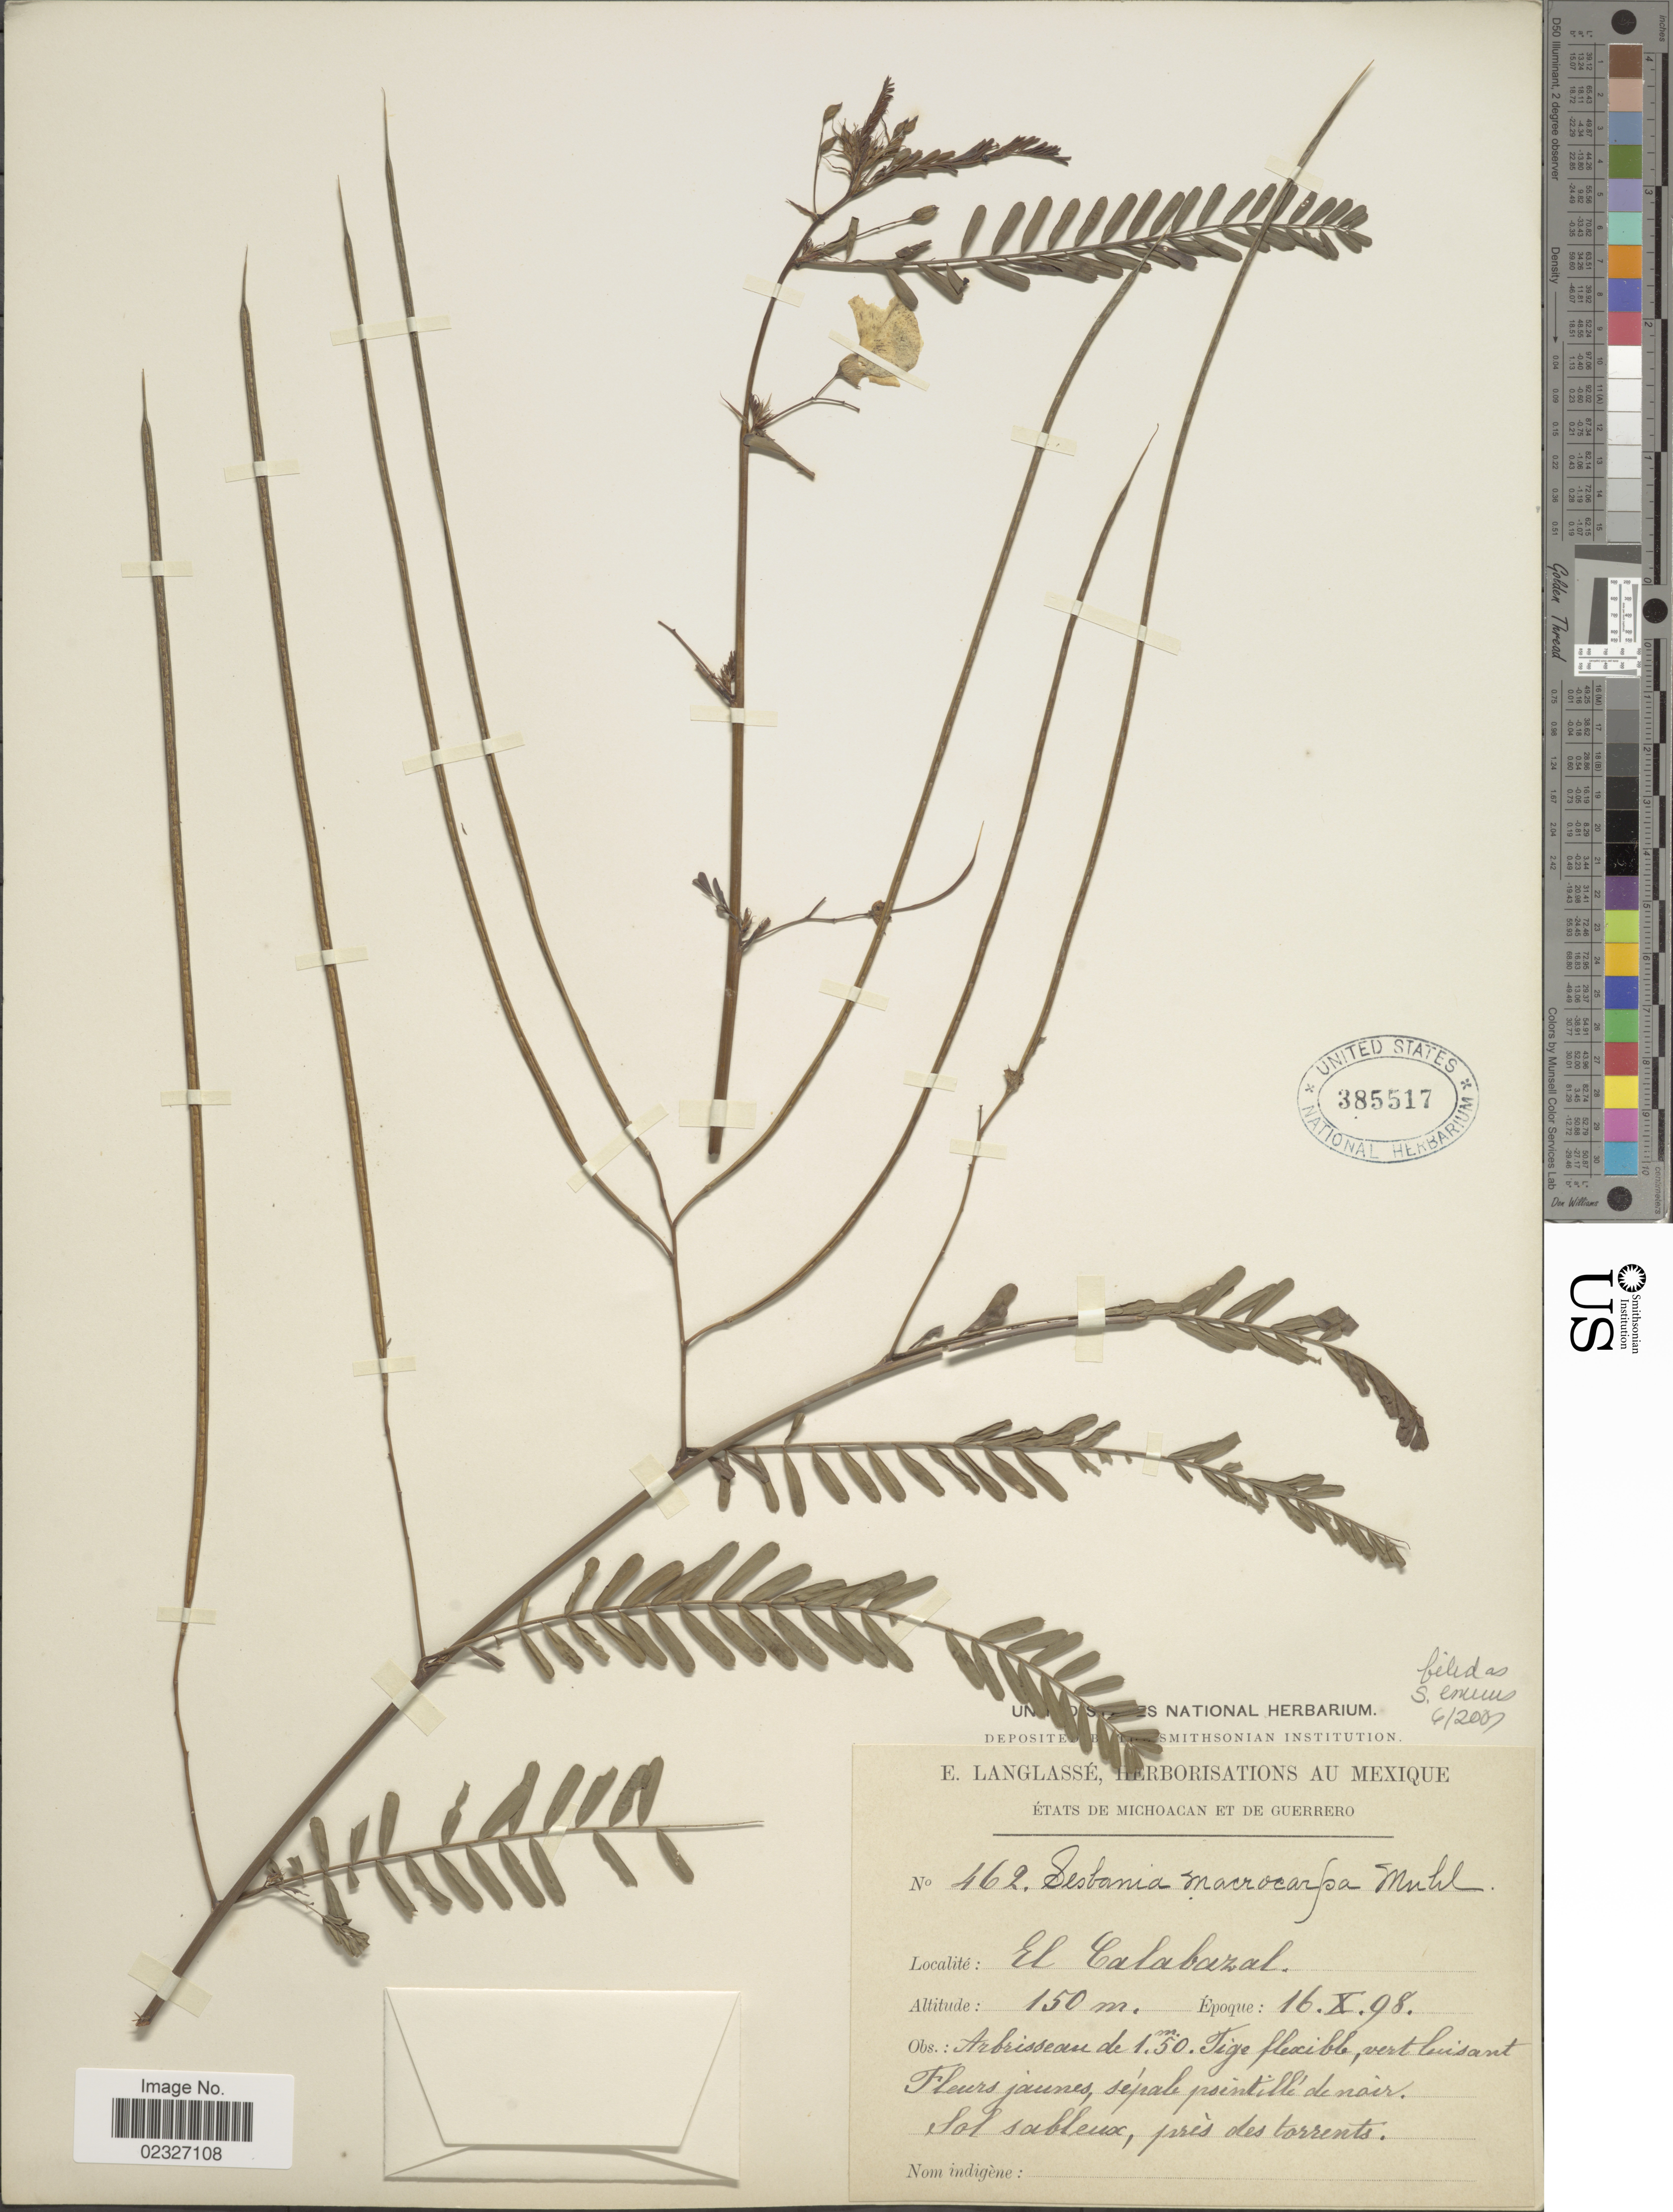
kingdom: Plantae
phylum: Tracheophyta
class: Magnoliopsida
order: Fabales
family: Fabaceae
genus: Sesbania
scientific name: Sesbania emerus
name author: (Aubl.) Urb.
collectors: E. Langlassé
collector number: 462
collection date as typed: Transcribed d/m/y: 16/10/98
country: Mexico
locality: États de Michoacan et de Guerrero, El Calabazal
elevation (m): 150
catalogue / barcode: US 385517